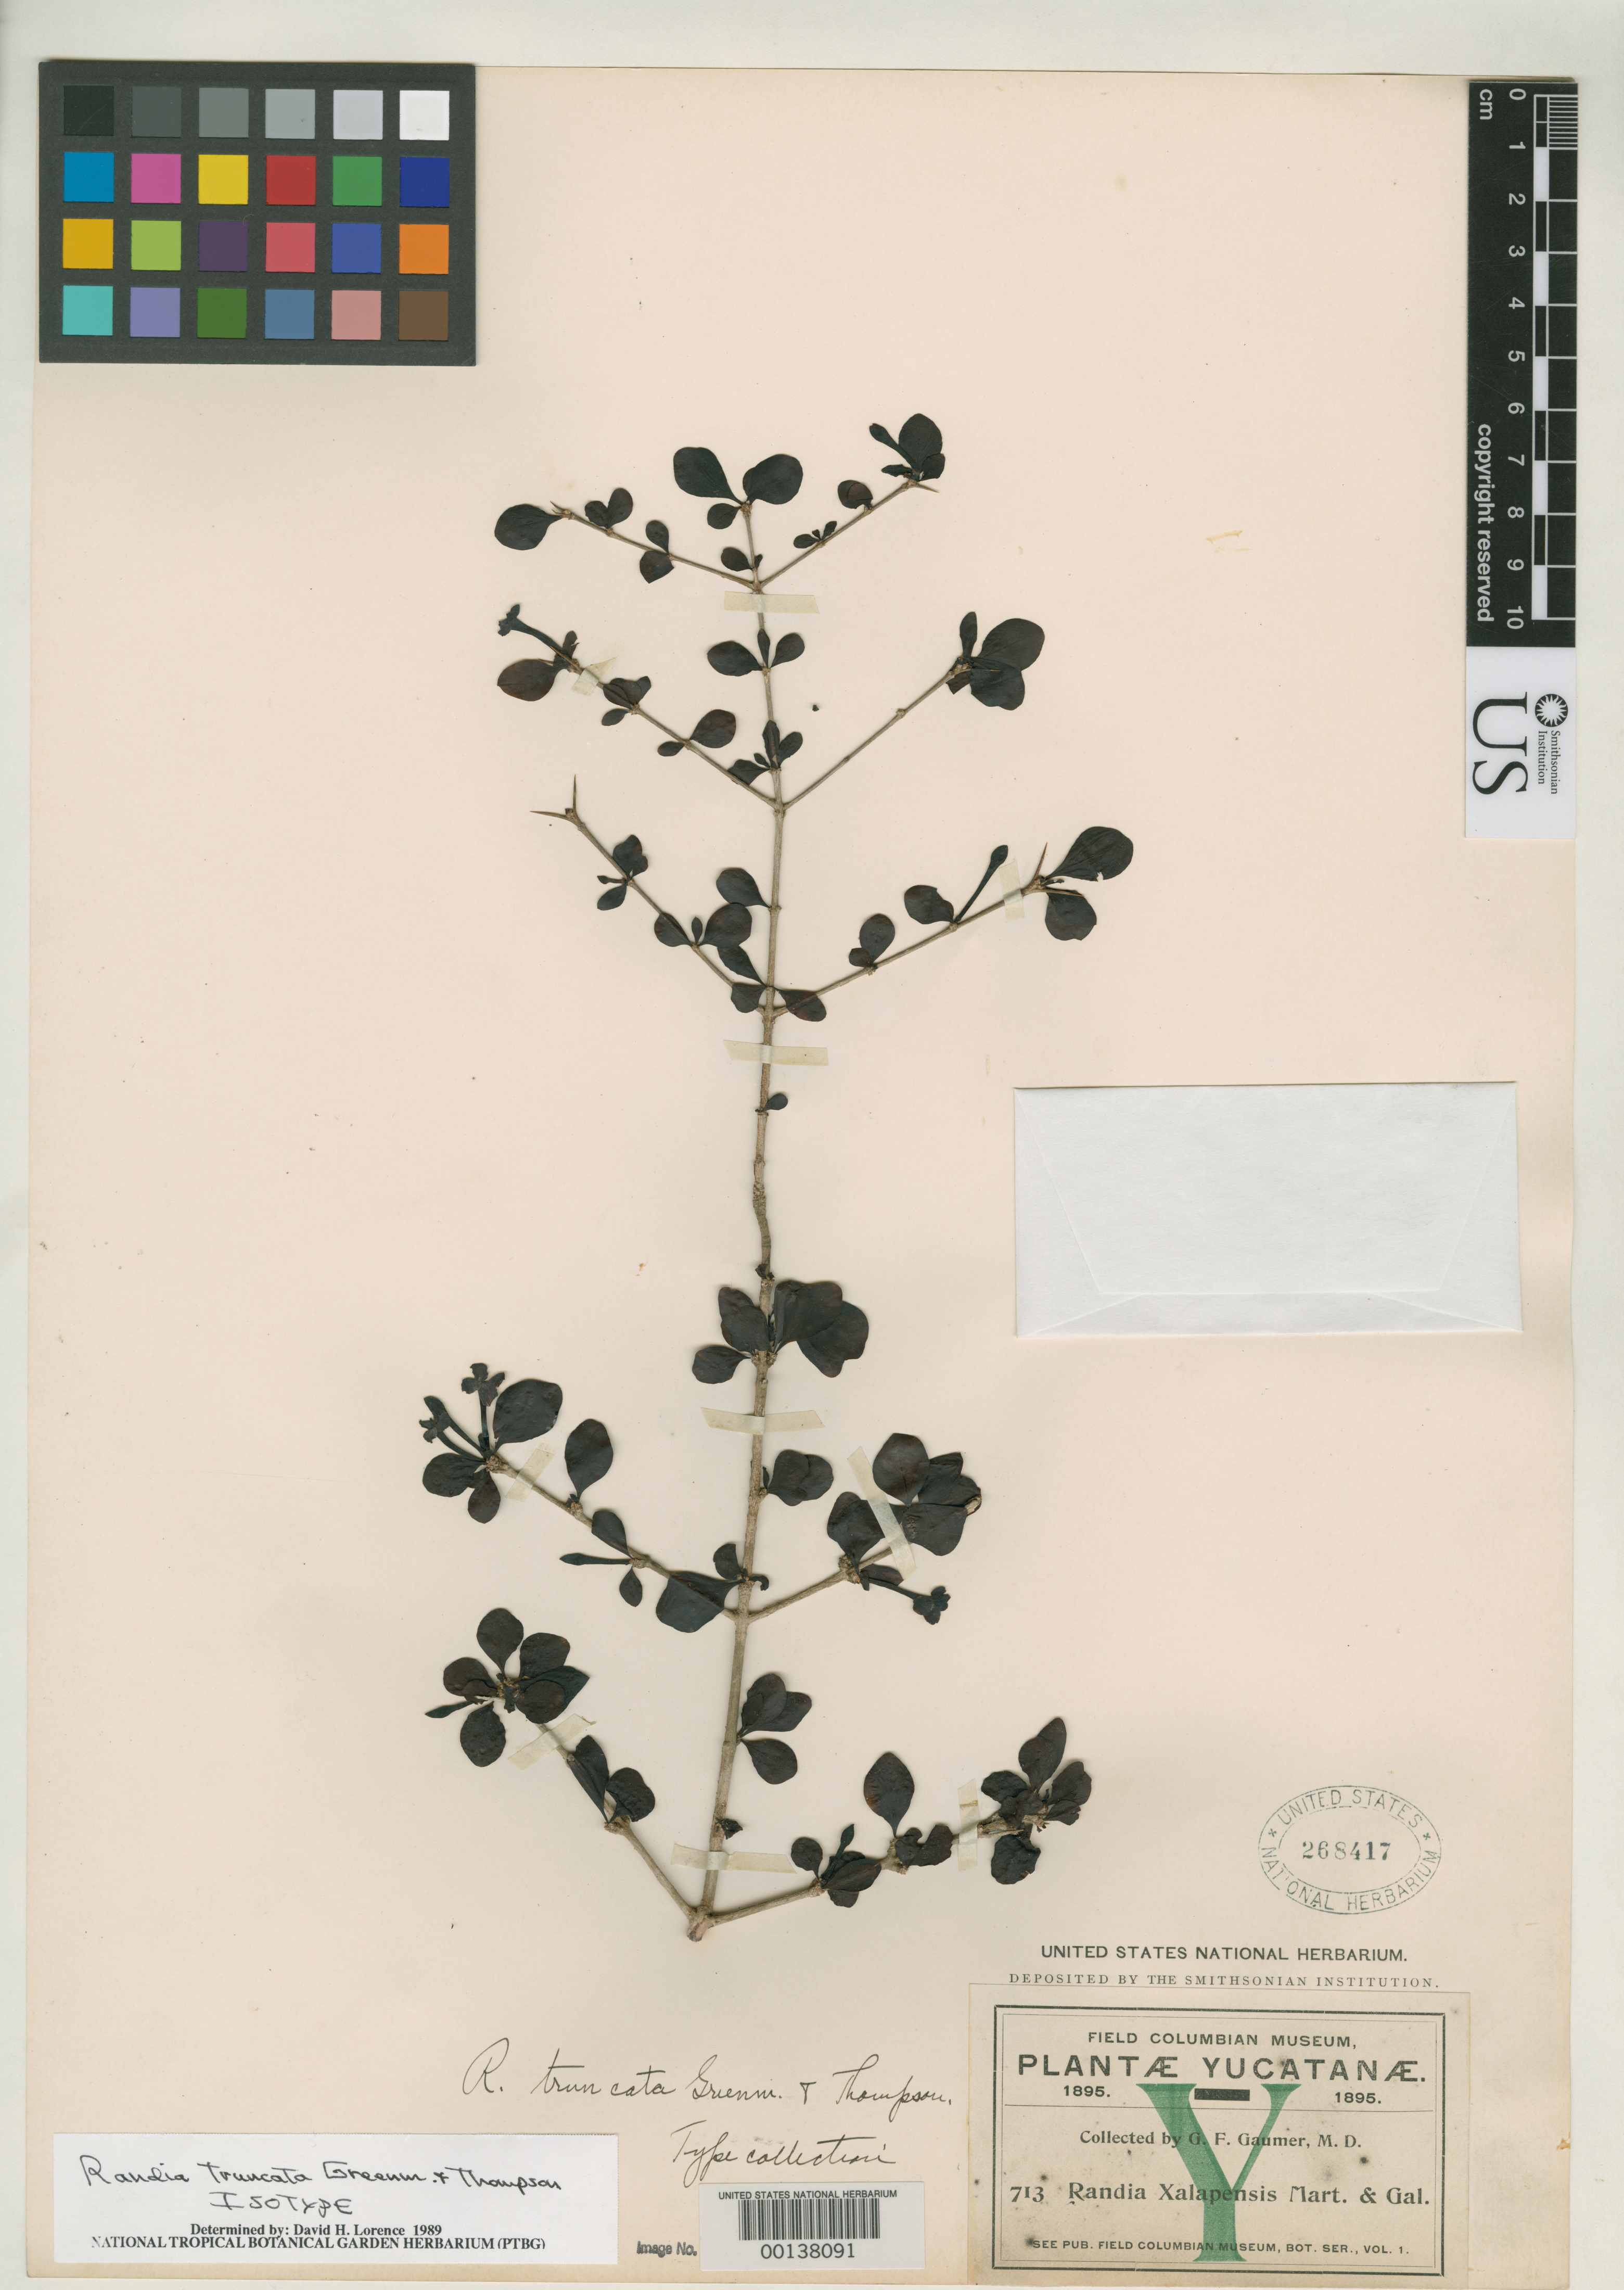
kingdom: Plantae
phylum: Tracheophyta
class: Magnoliopsida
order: Gentianales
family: Rubiaceae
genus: Randia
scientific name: Randia truncata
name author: Greenm. & C.H. Thomps.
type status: Isotype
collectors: G. F. Gaumer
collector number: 713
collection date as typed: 1895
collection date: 1895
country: Mexico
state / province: Yucatán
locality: Vicinity of Izamal.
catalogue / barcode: US 268417